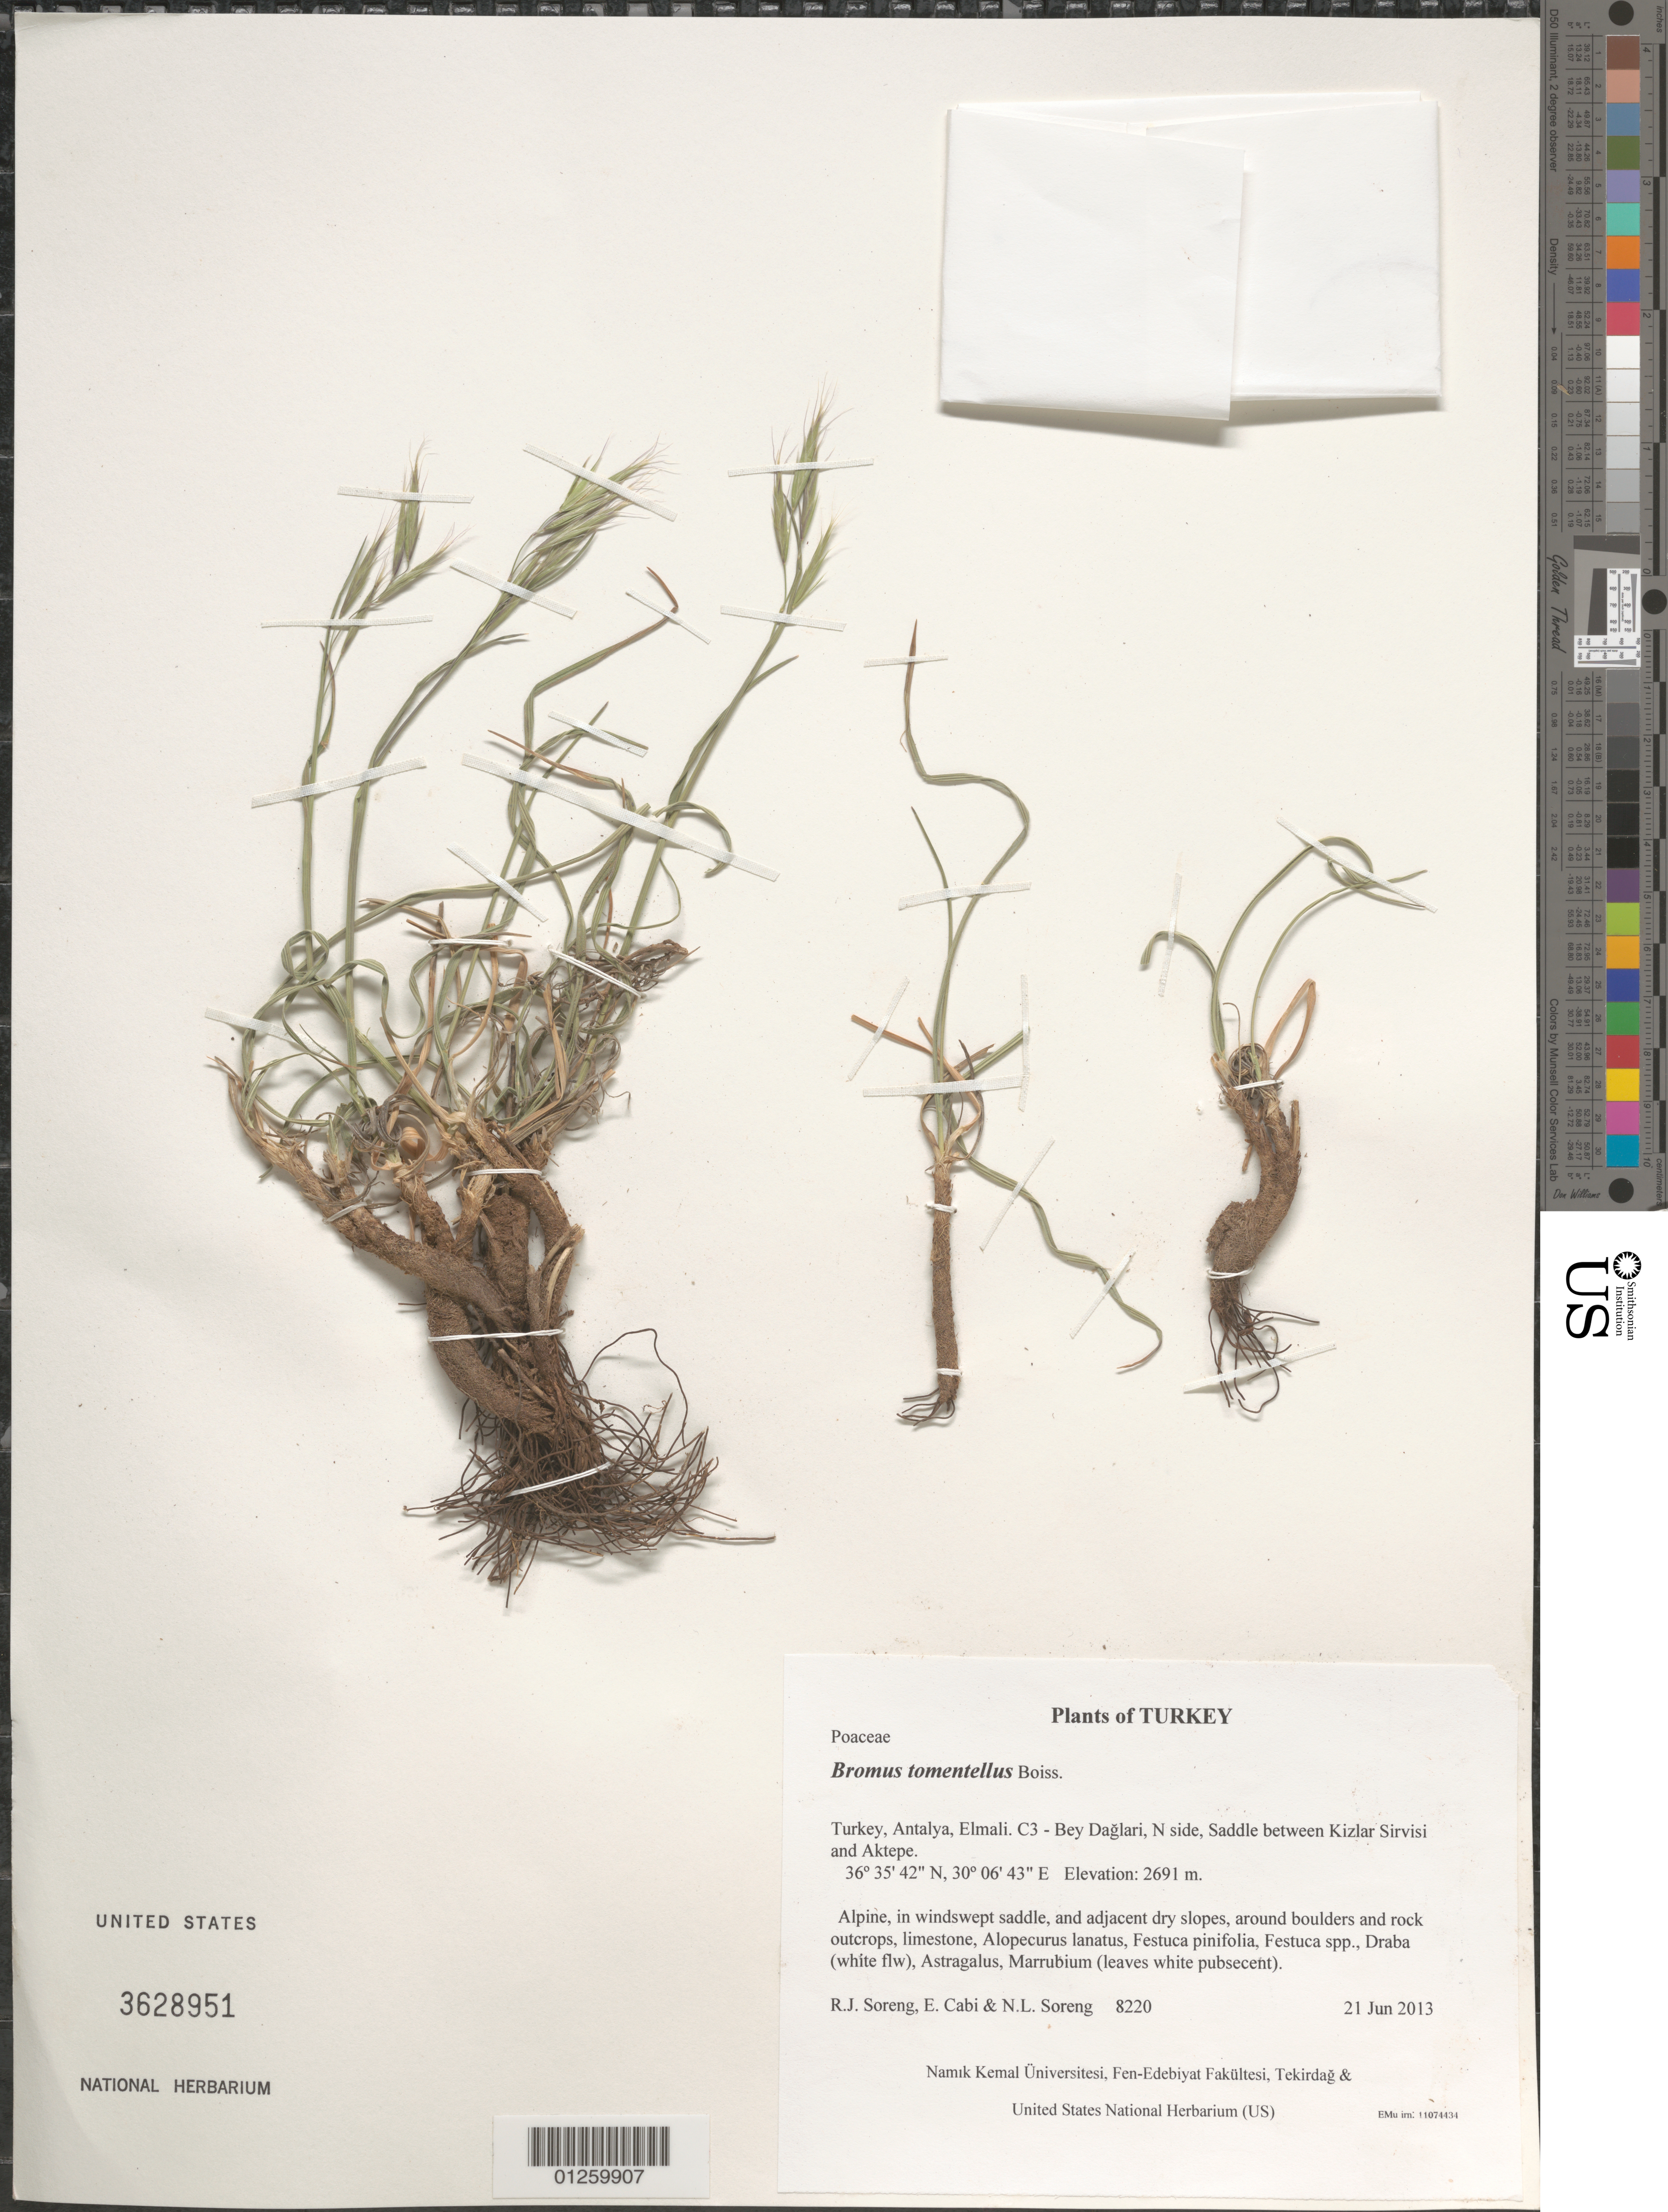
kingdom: Plantae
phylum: Tracheophyta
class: Liliopsida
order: Poales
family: Poaceae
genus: Bromus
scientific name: Bromus tomentellus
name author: Boiss.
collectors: R. J. Soreng, E. Cabi & N. L. Soreng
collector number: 8220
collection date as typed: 2013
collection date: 2013-06-21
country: Turkey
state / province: Antalya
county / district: Elmali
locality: C3 - Bey Daglari, N side, Saddle between Kizlar Sirvisi and Aktepe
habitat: Alpine, in windswept saddle, and adjacent dry slopes, around boulders and rock outcrops, limestone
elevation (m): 2691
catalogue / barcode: US 3628951